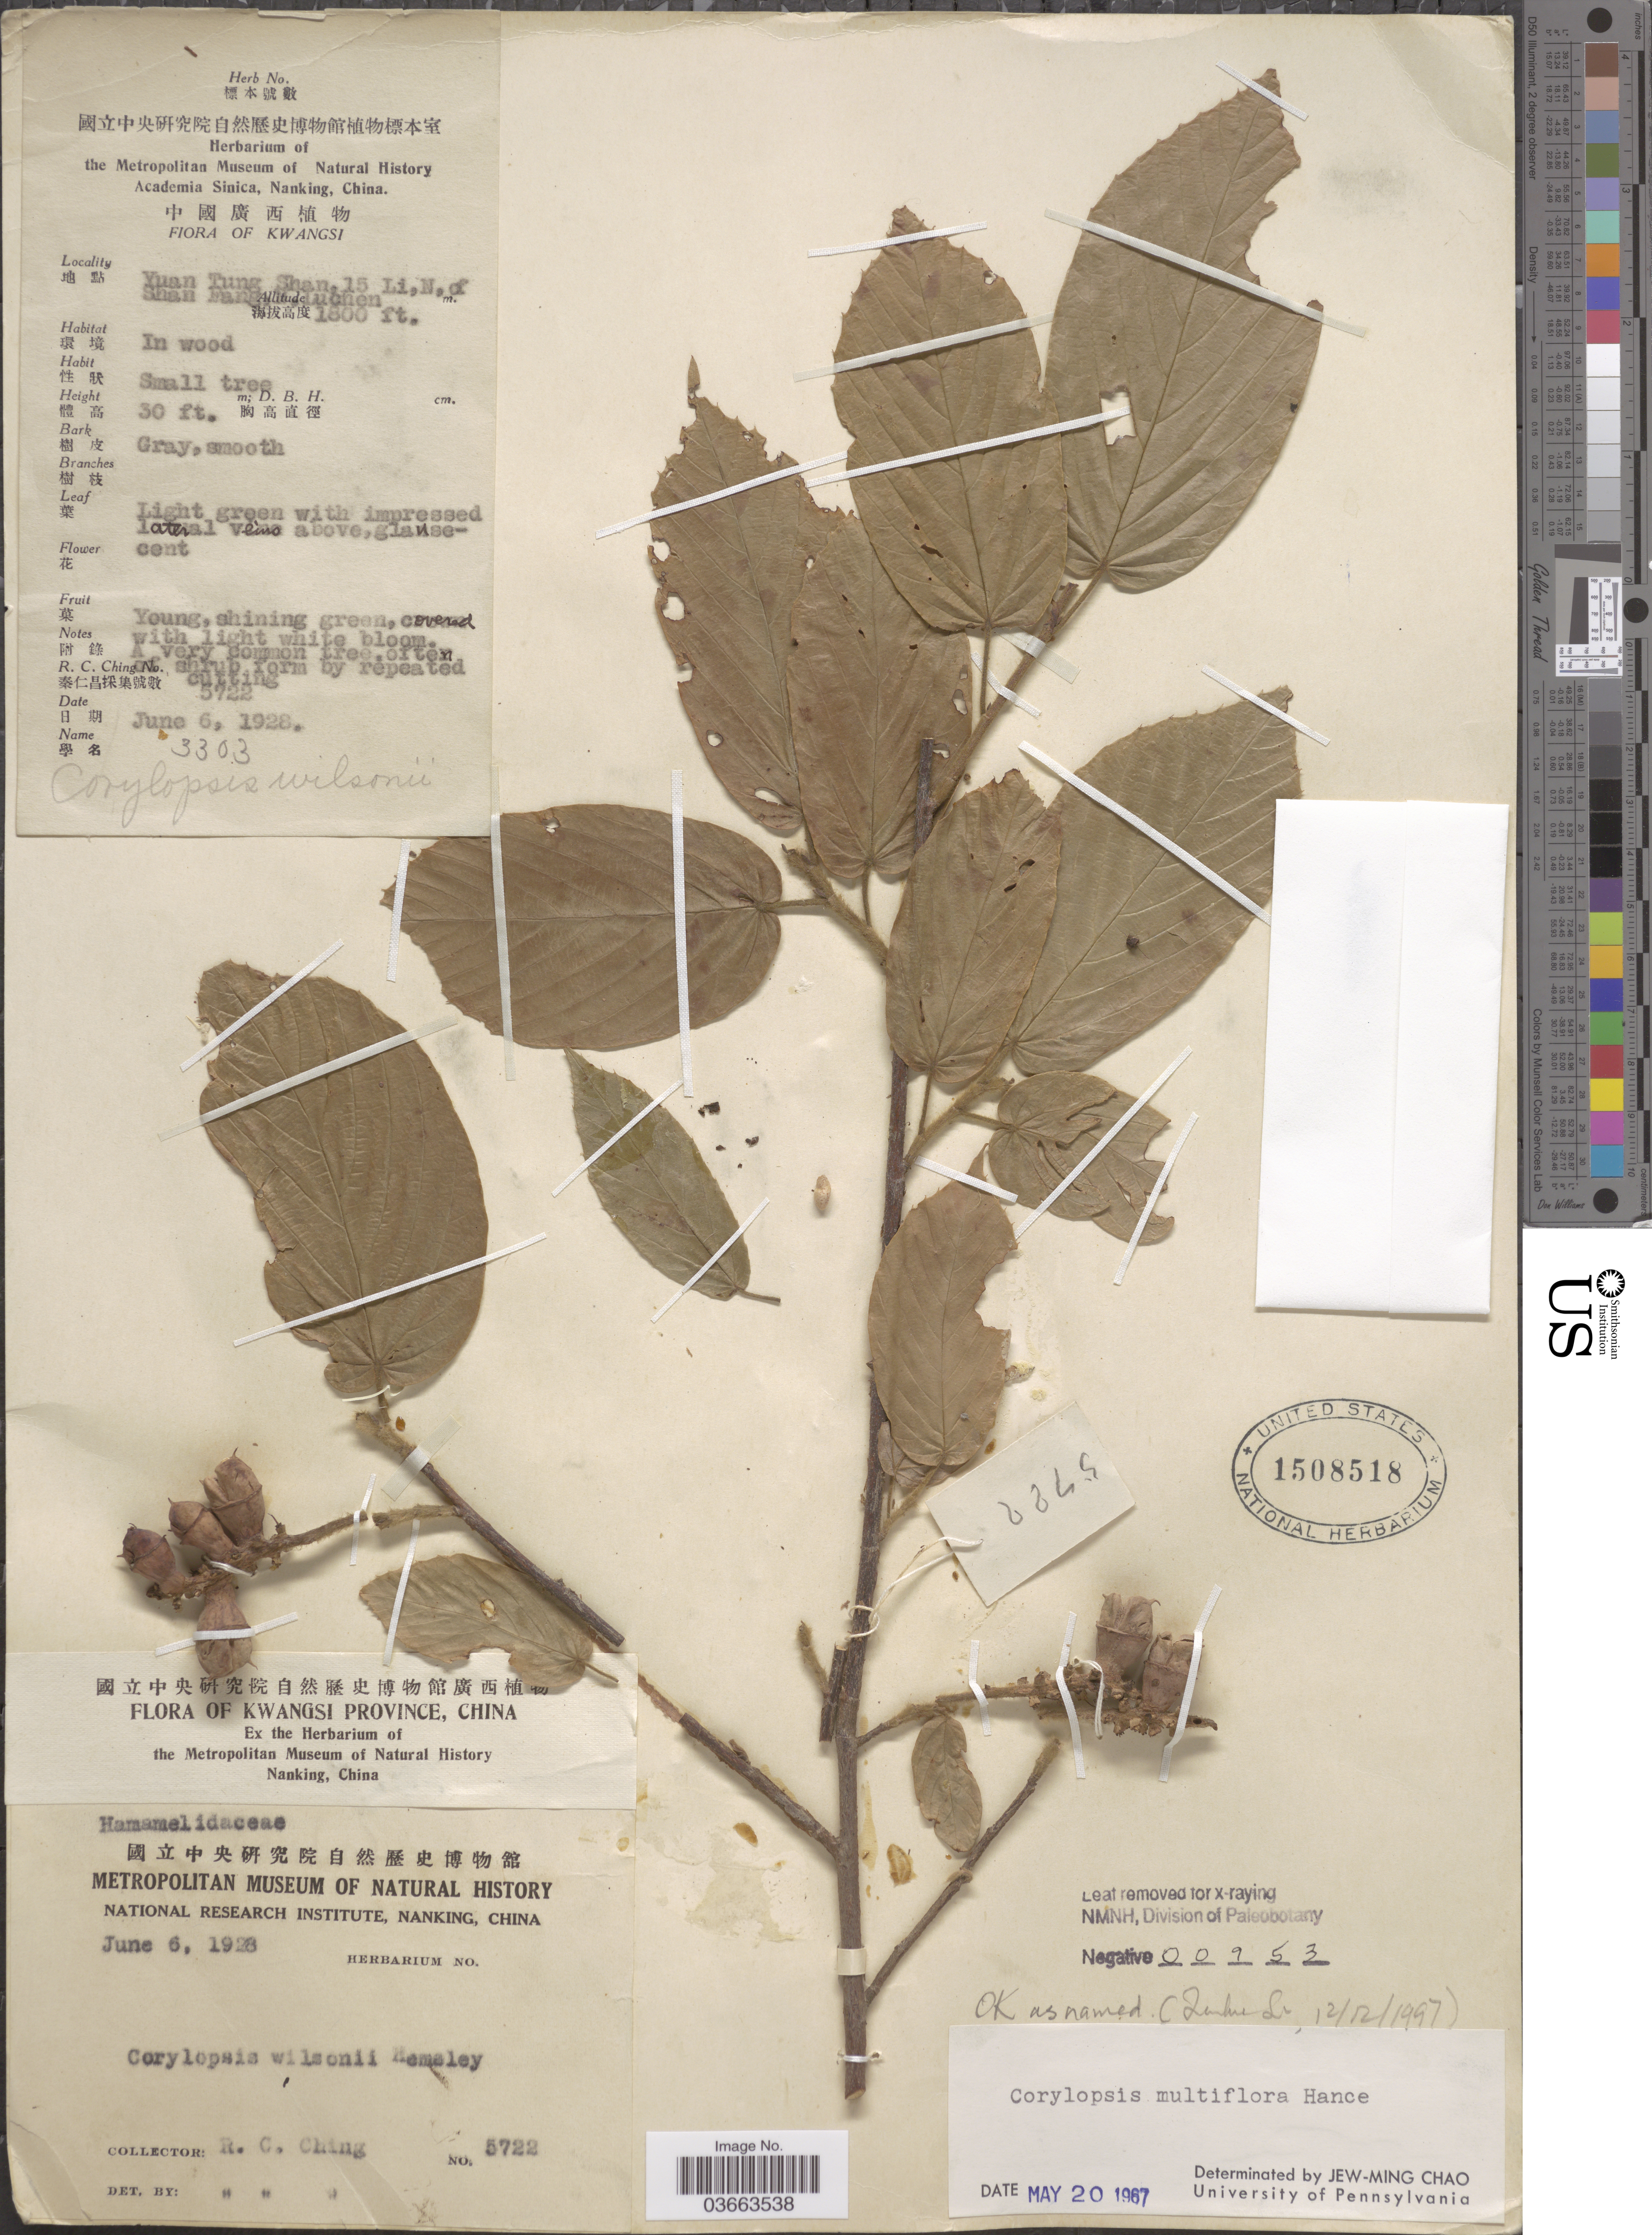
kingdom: Plantae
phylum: Tracheophyta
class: Magnoliopsida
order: Saxifragales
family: Hamamelidaceae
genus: Corylopsis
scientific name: Corylopsis multiflora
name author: Hance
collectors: R. C. Ching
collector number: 5722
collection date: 1928-06-06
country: China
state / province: Guangxi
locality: Kwangsi Province. Yuan Tung Shan, 15 Li, N, of Shan Fang, N*, Luchen.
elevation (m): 549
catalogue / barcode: US 1508518